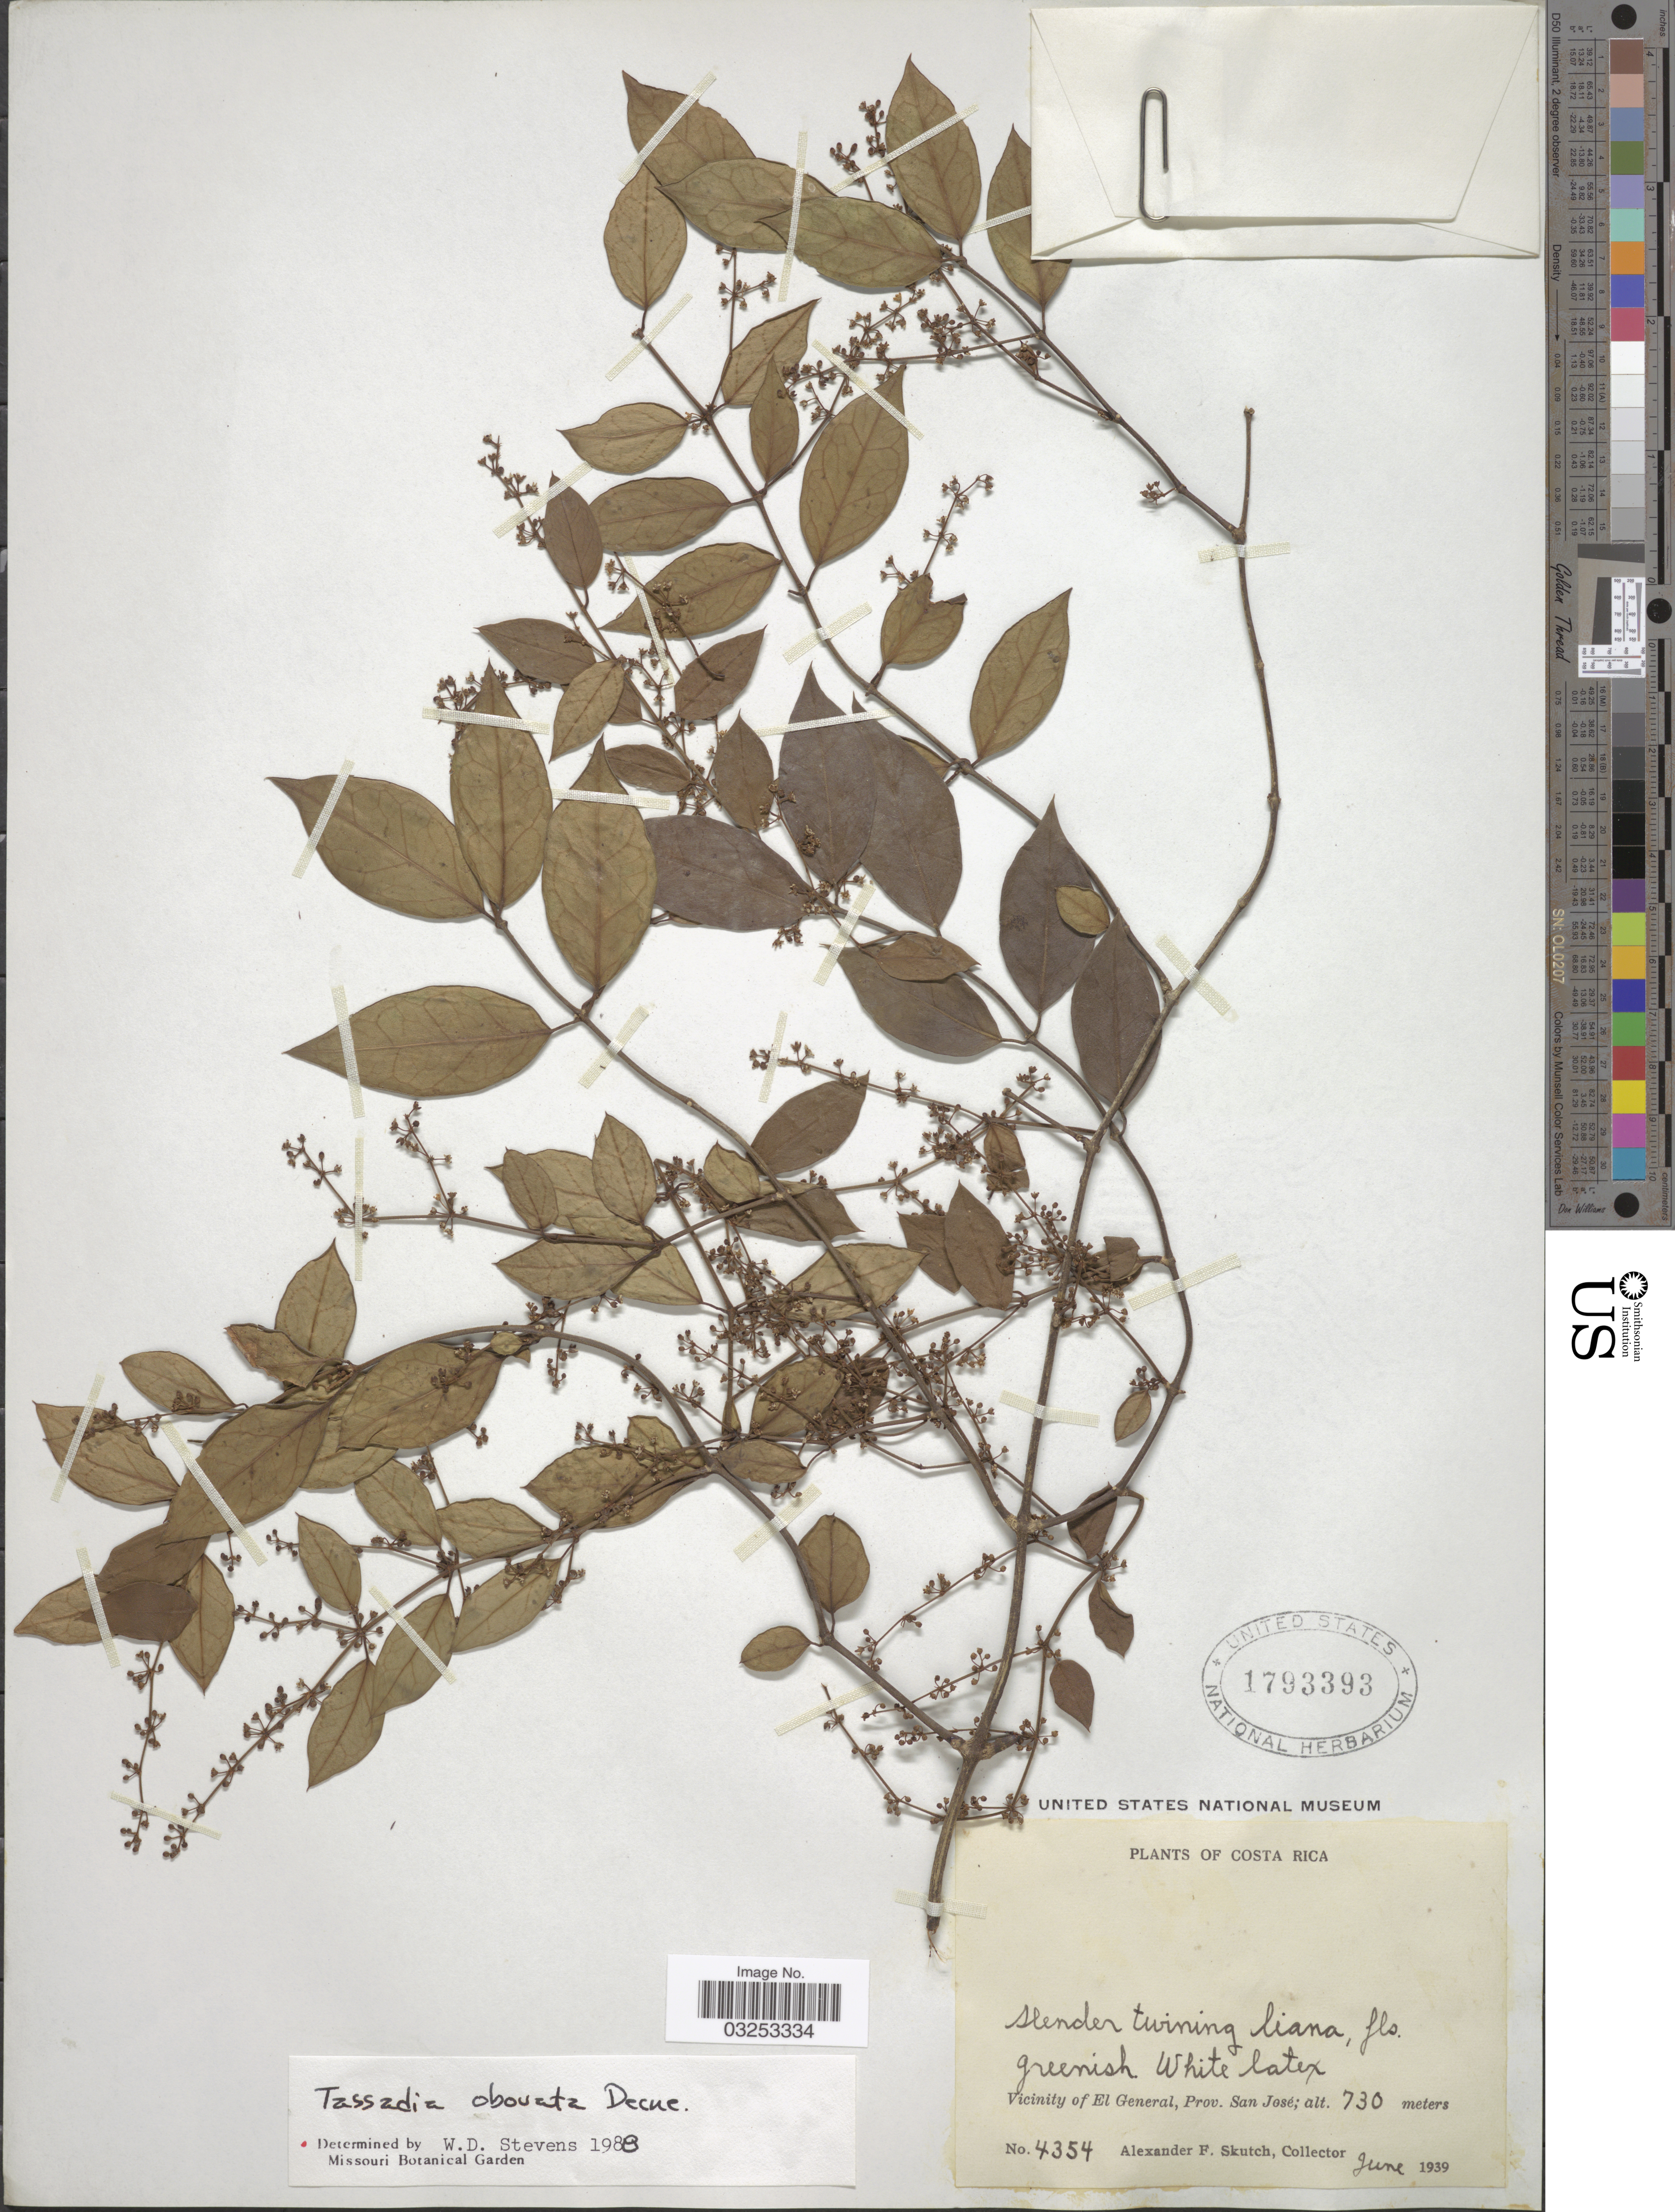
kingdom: Plantae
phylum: Tracheophyta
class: Magnoliopsida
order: Gentianales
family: Apocynaceae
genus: Tassadia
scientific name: Tassadia obovata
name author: Decne.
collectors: A. F. Skutch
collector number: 4354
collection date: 1939-06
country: Costa Rica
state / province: San José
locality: Vicinity of El General.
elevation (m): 730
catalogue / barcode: US 1793393